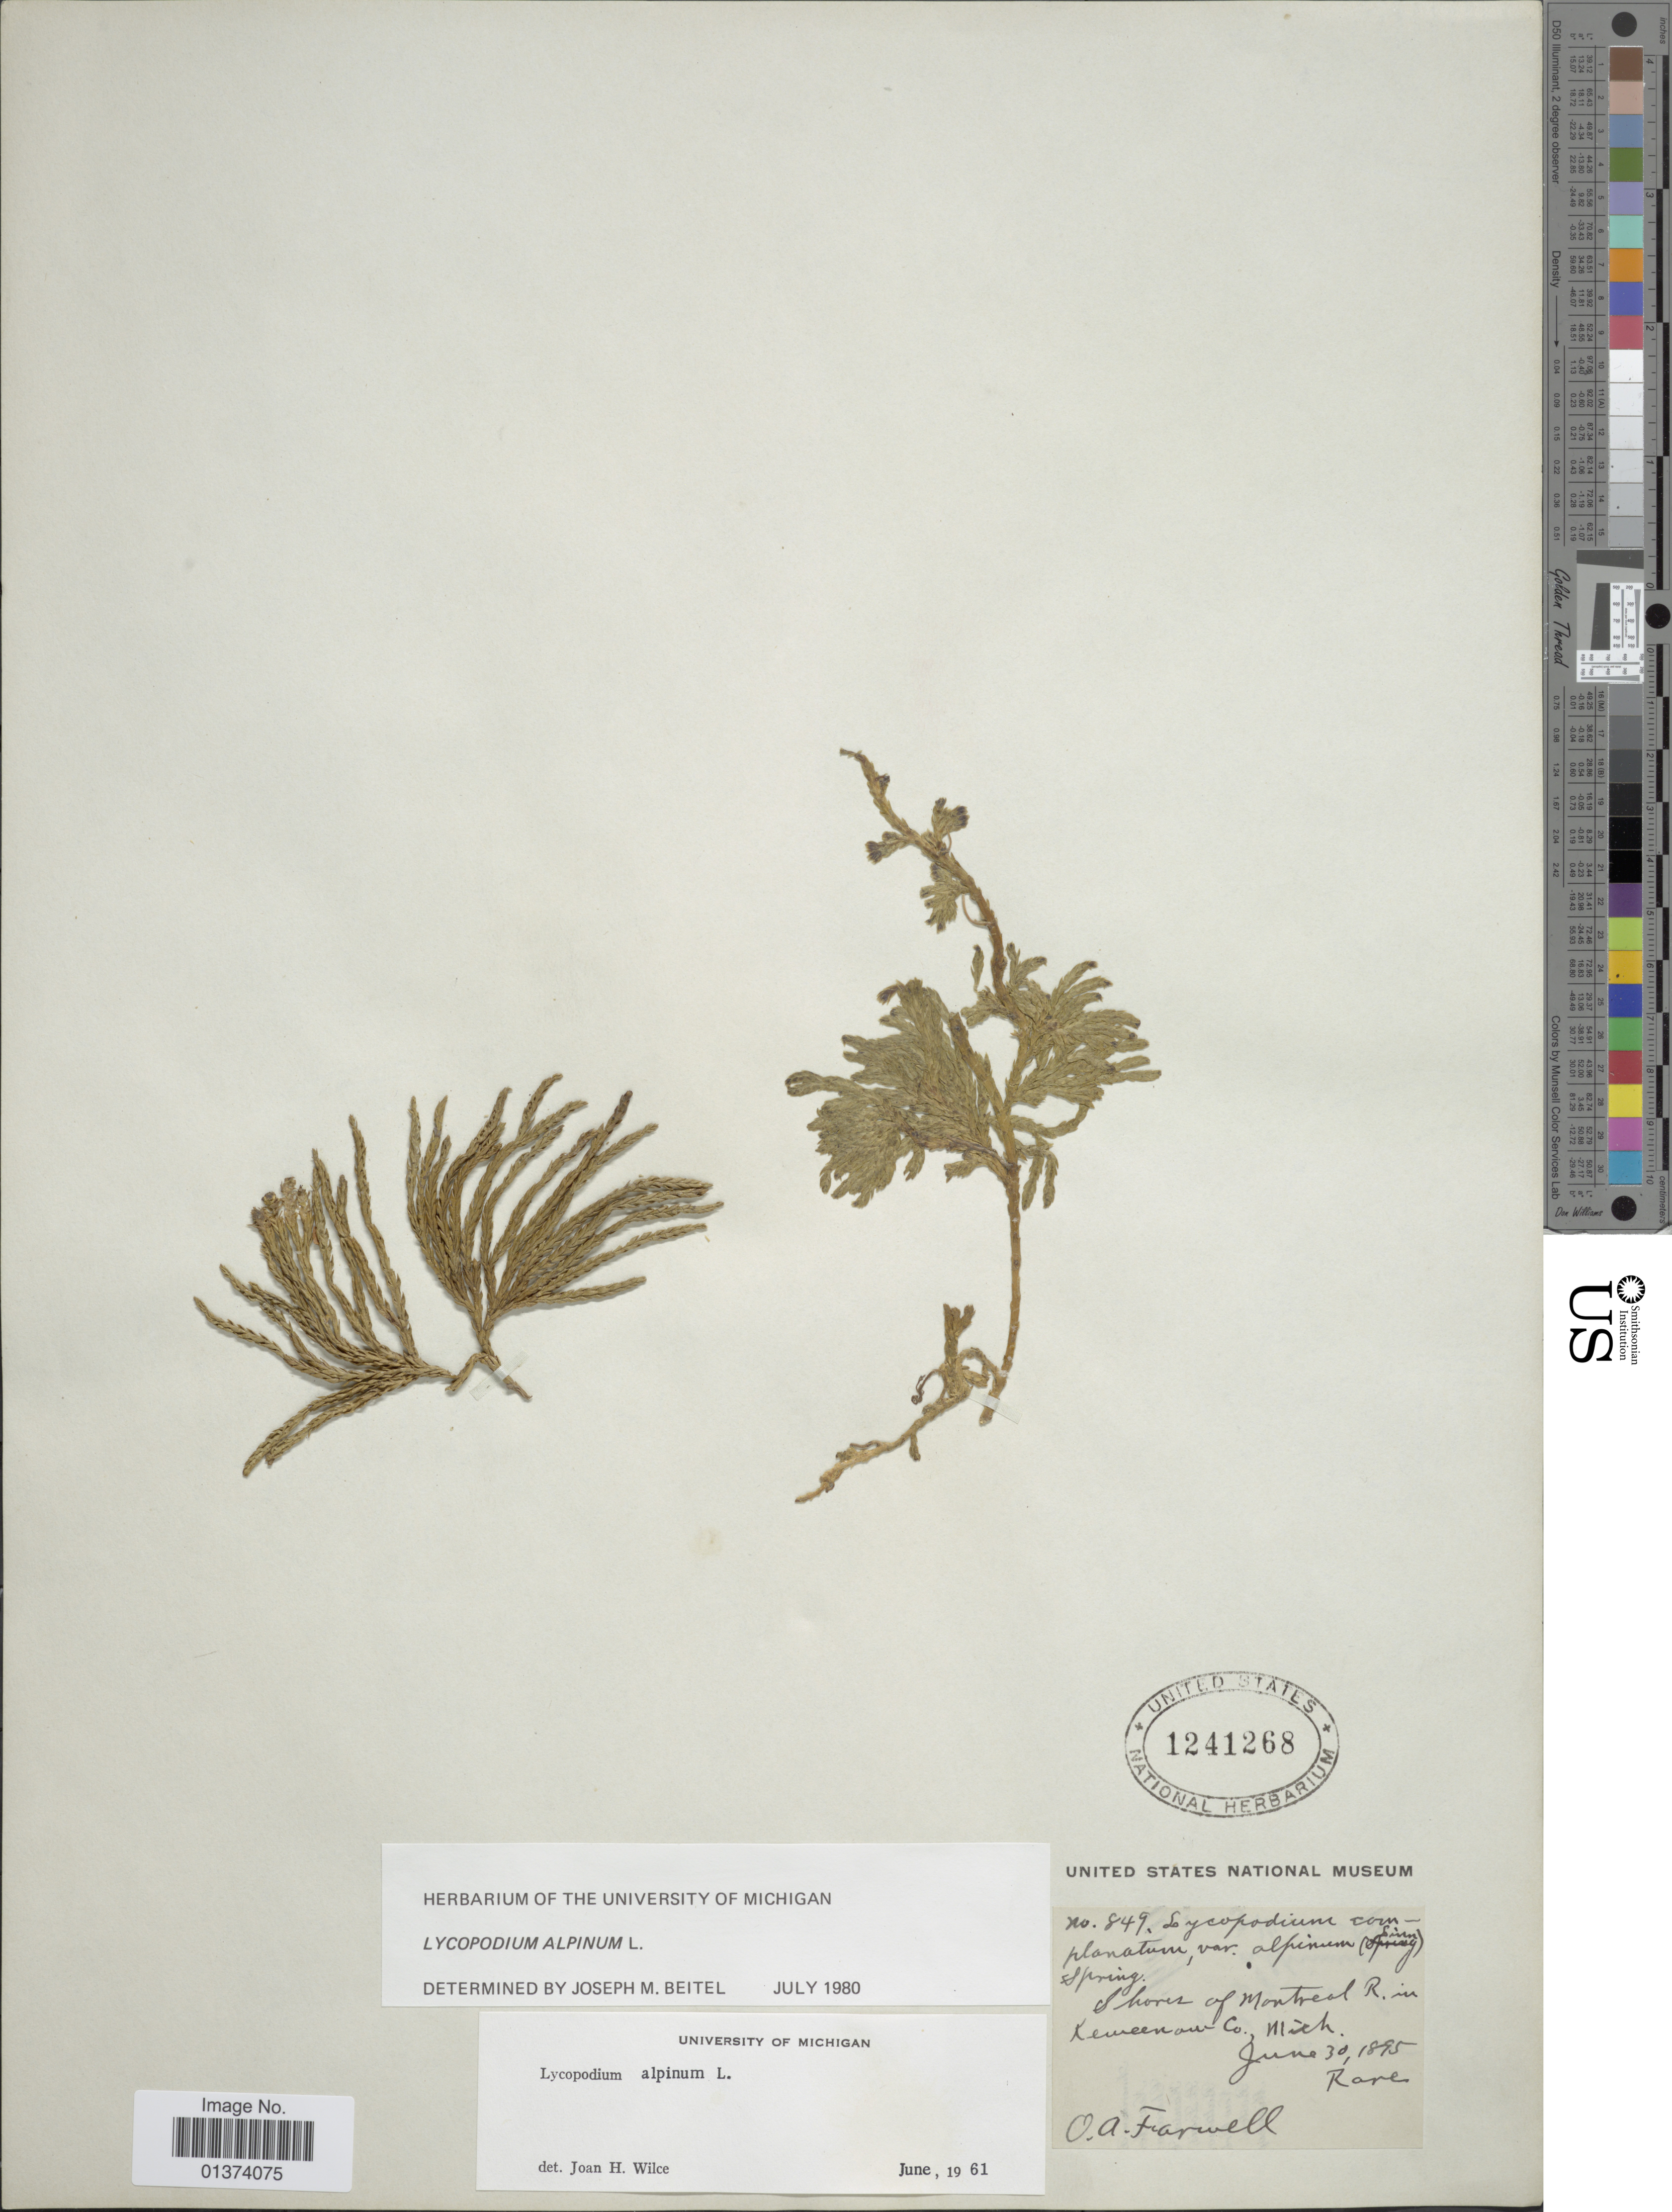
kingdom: Plantae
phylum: Tracheophyta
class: Lycopodiopsida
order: Lycopodiales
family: Lycopodiaceae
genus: Diphasiastrum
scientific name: Diphasiastrum alpinum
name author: (L.) Holub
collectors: O. Farwell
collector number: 849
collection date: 1895-06-30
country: United States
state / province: Michigan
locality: Shores of Montreal R. in Keweenaw Co., Mich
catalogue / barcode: US 1241268